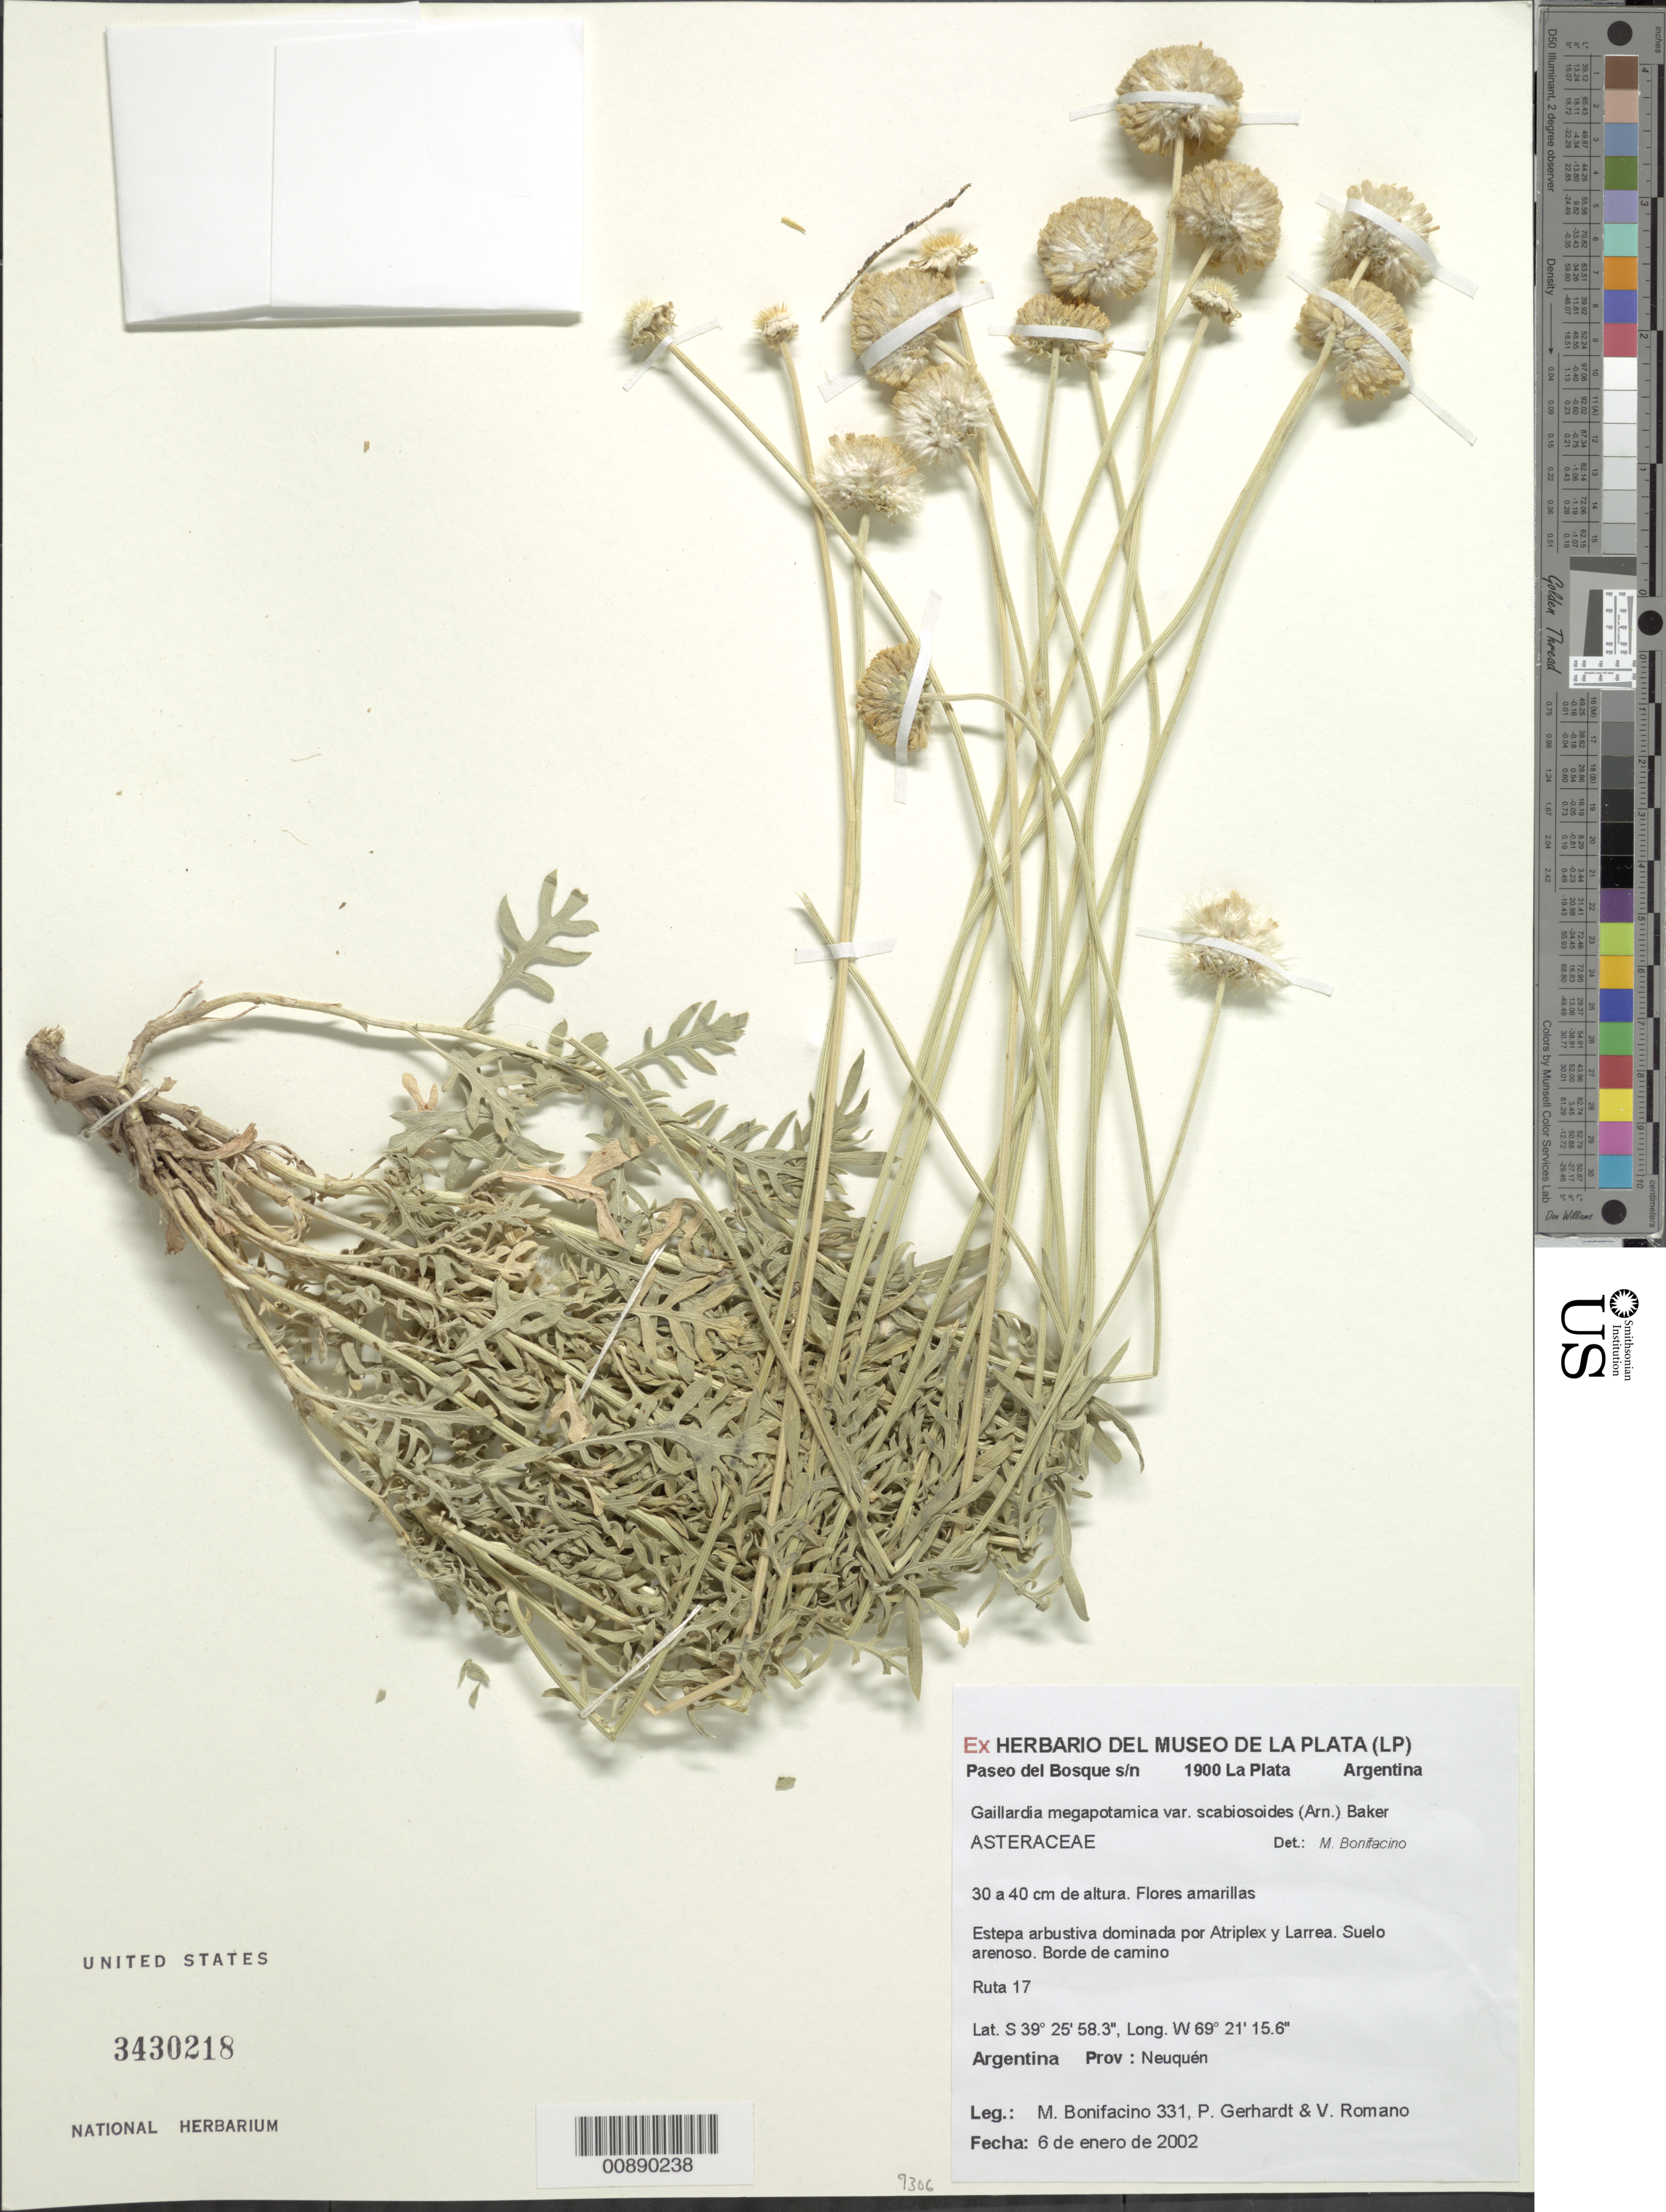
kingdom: Plantae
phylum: Tracheophyta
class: Magnoliopsida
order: Asterales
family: Asteraceae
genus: Gaillardia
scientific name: Gaillardia megapotamica var. scabiosoides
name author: (Arn. ex DC.) Baker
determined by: Bonifacino, José Mauricio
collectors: M. Bonifacino, P. Gerhardt & V. Romano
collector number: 0331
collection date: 2002-01-06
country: Argentina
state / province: Neuquén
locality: Ruta 17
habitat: Estepa arbustiva dominada por Atriplex y Larrea; suelo arenoso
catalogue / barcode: US 3430218